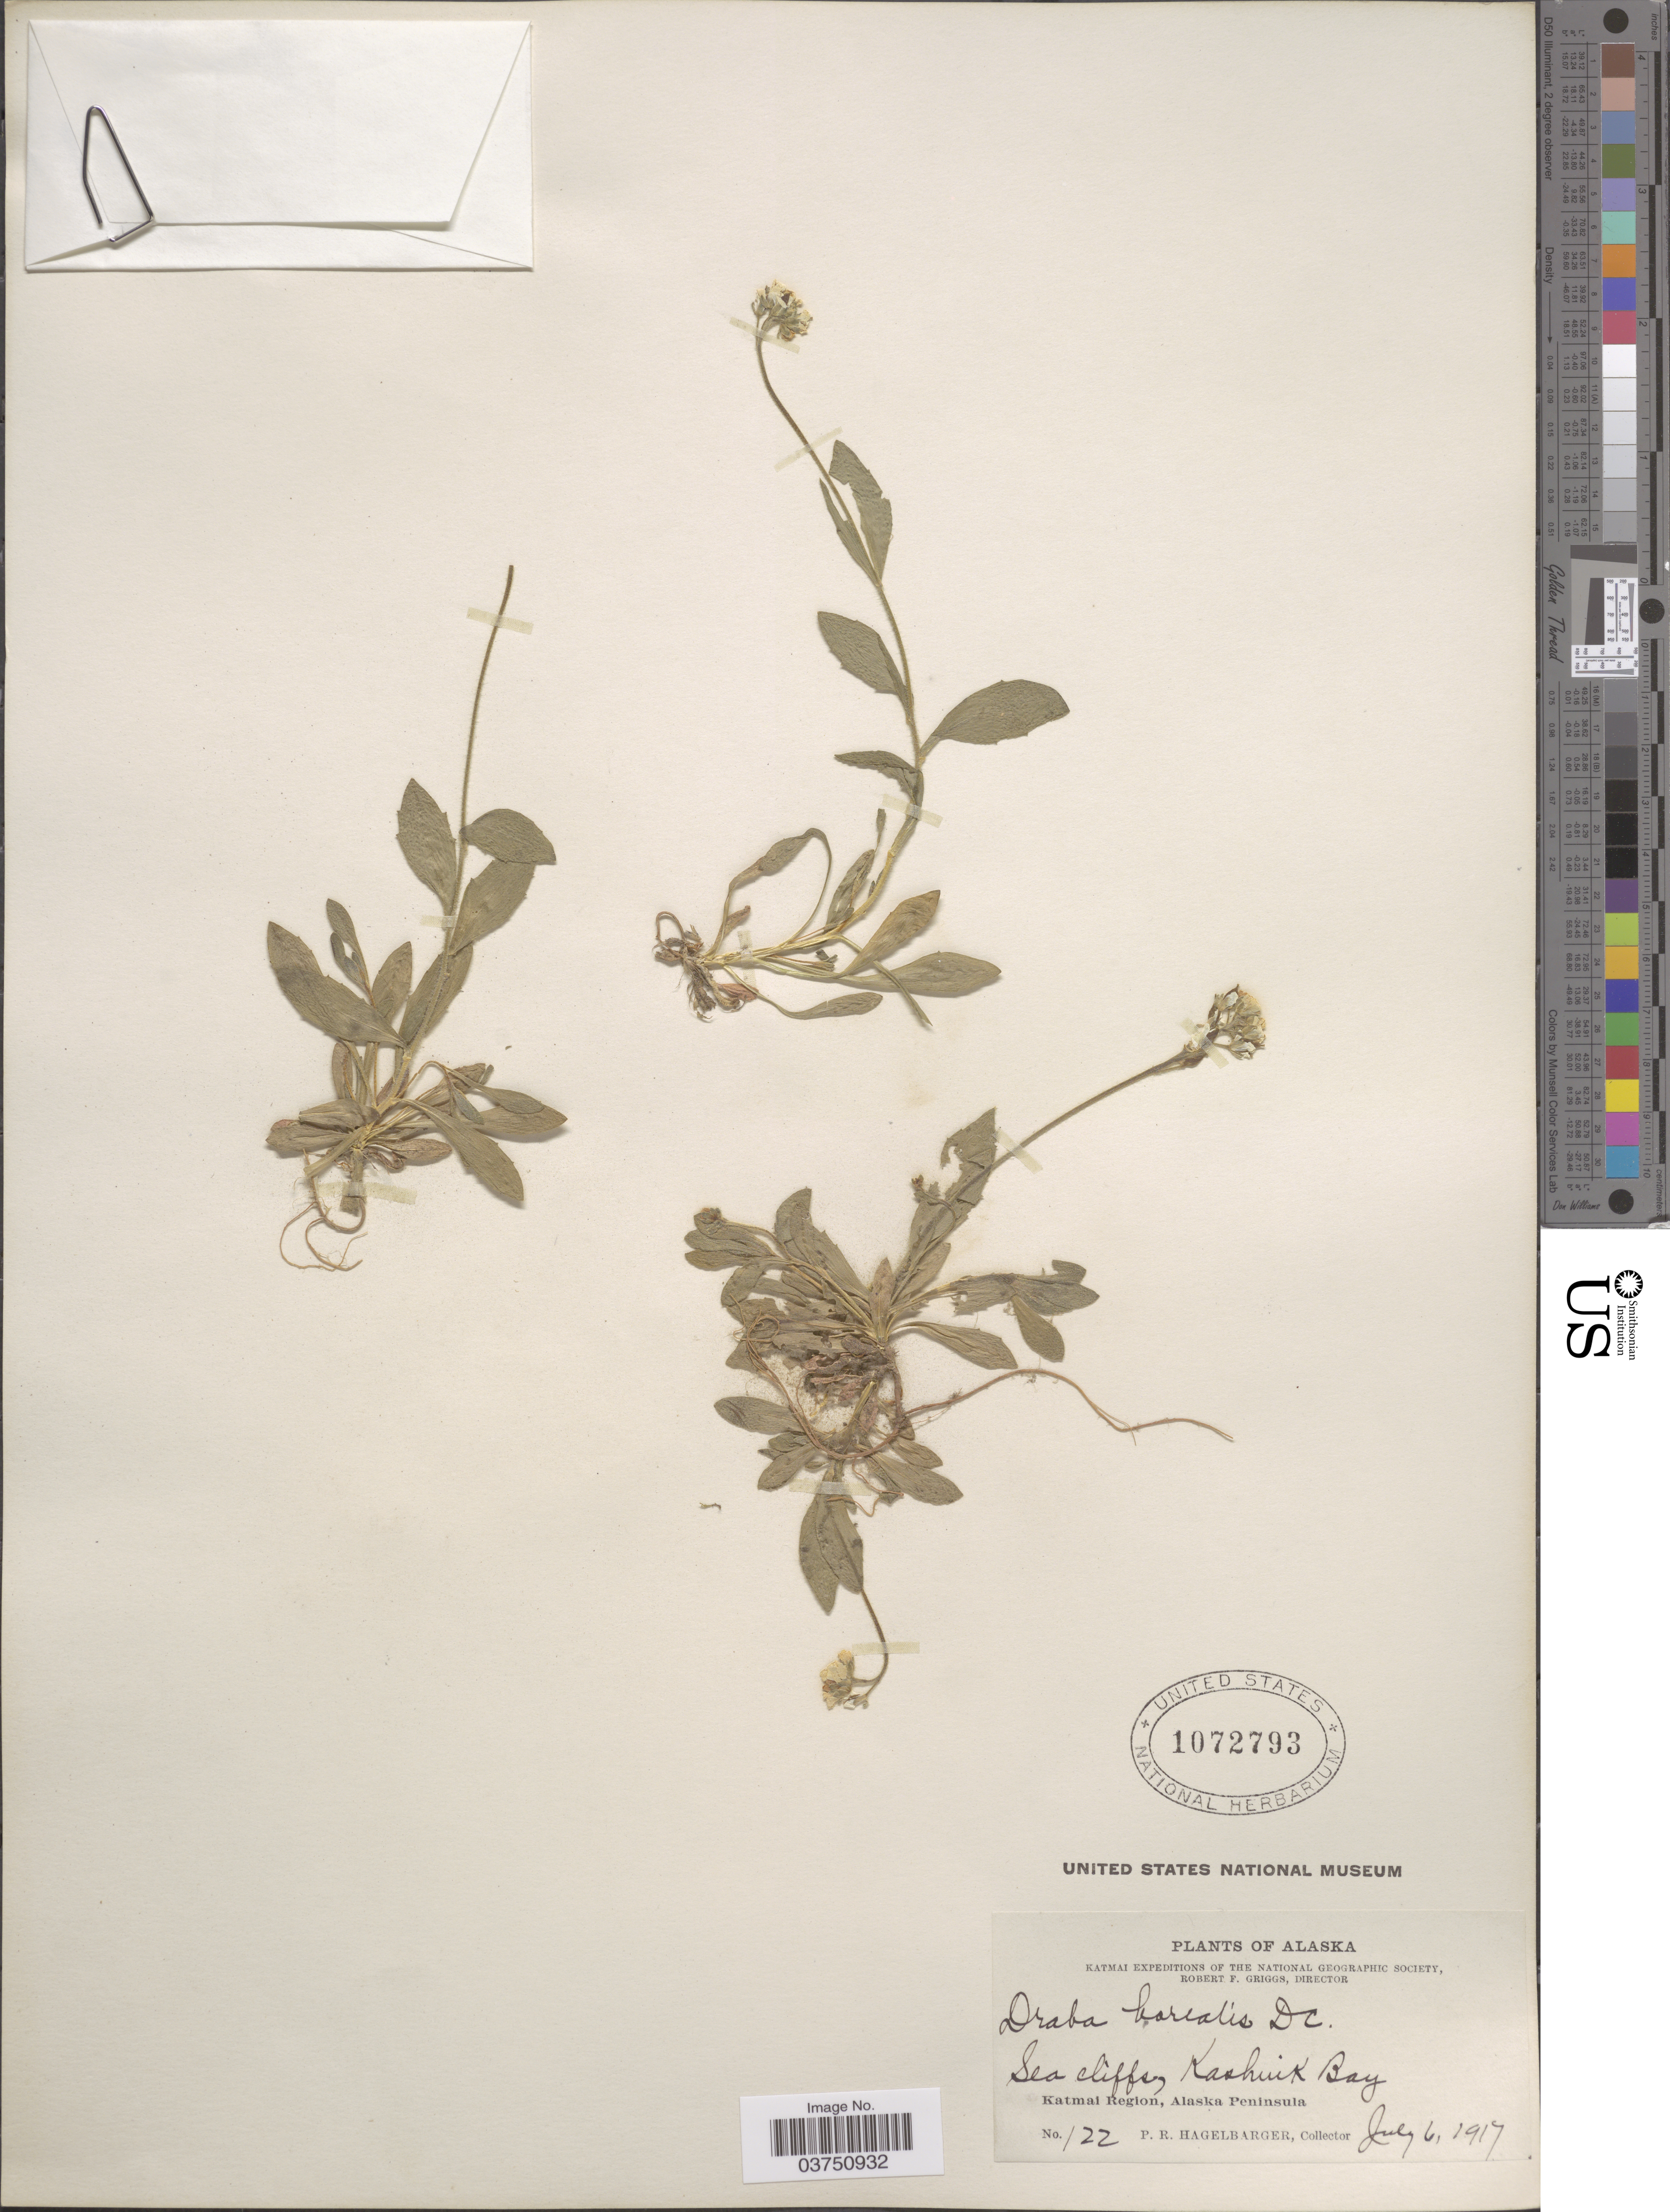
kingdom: Plantae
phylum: Tracheophyta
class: Magnoliopsida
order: Brassicales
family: Brassicaceae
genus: Draba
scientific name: Draba borealis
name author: DC.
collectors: P. Hagelbarger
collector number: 122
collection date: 1917-07-06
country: United States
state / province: Alaska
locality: Sea cliffs, Kashuik Bay. Katmai Region, Alaska Peninsula.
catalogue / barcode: US 1072793